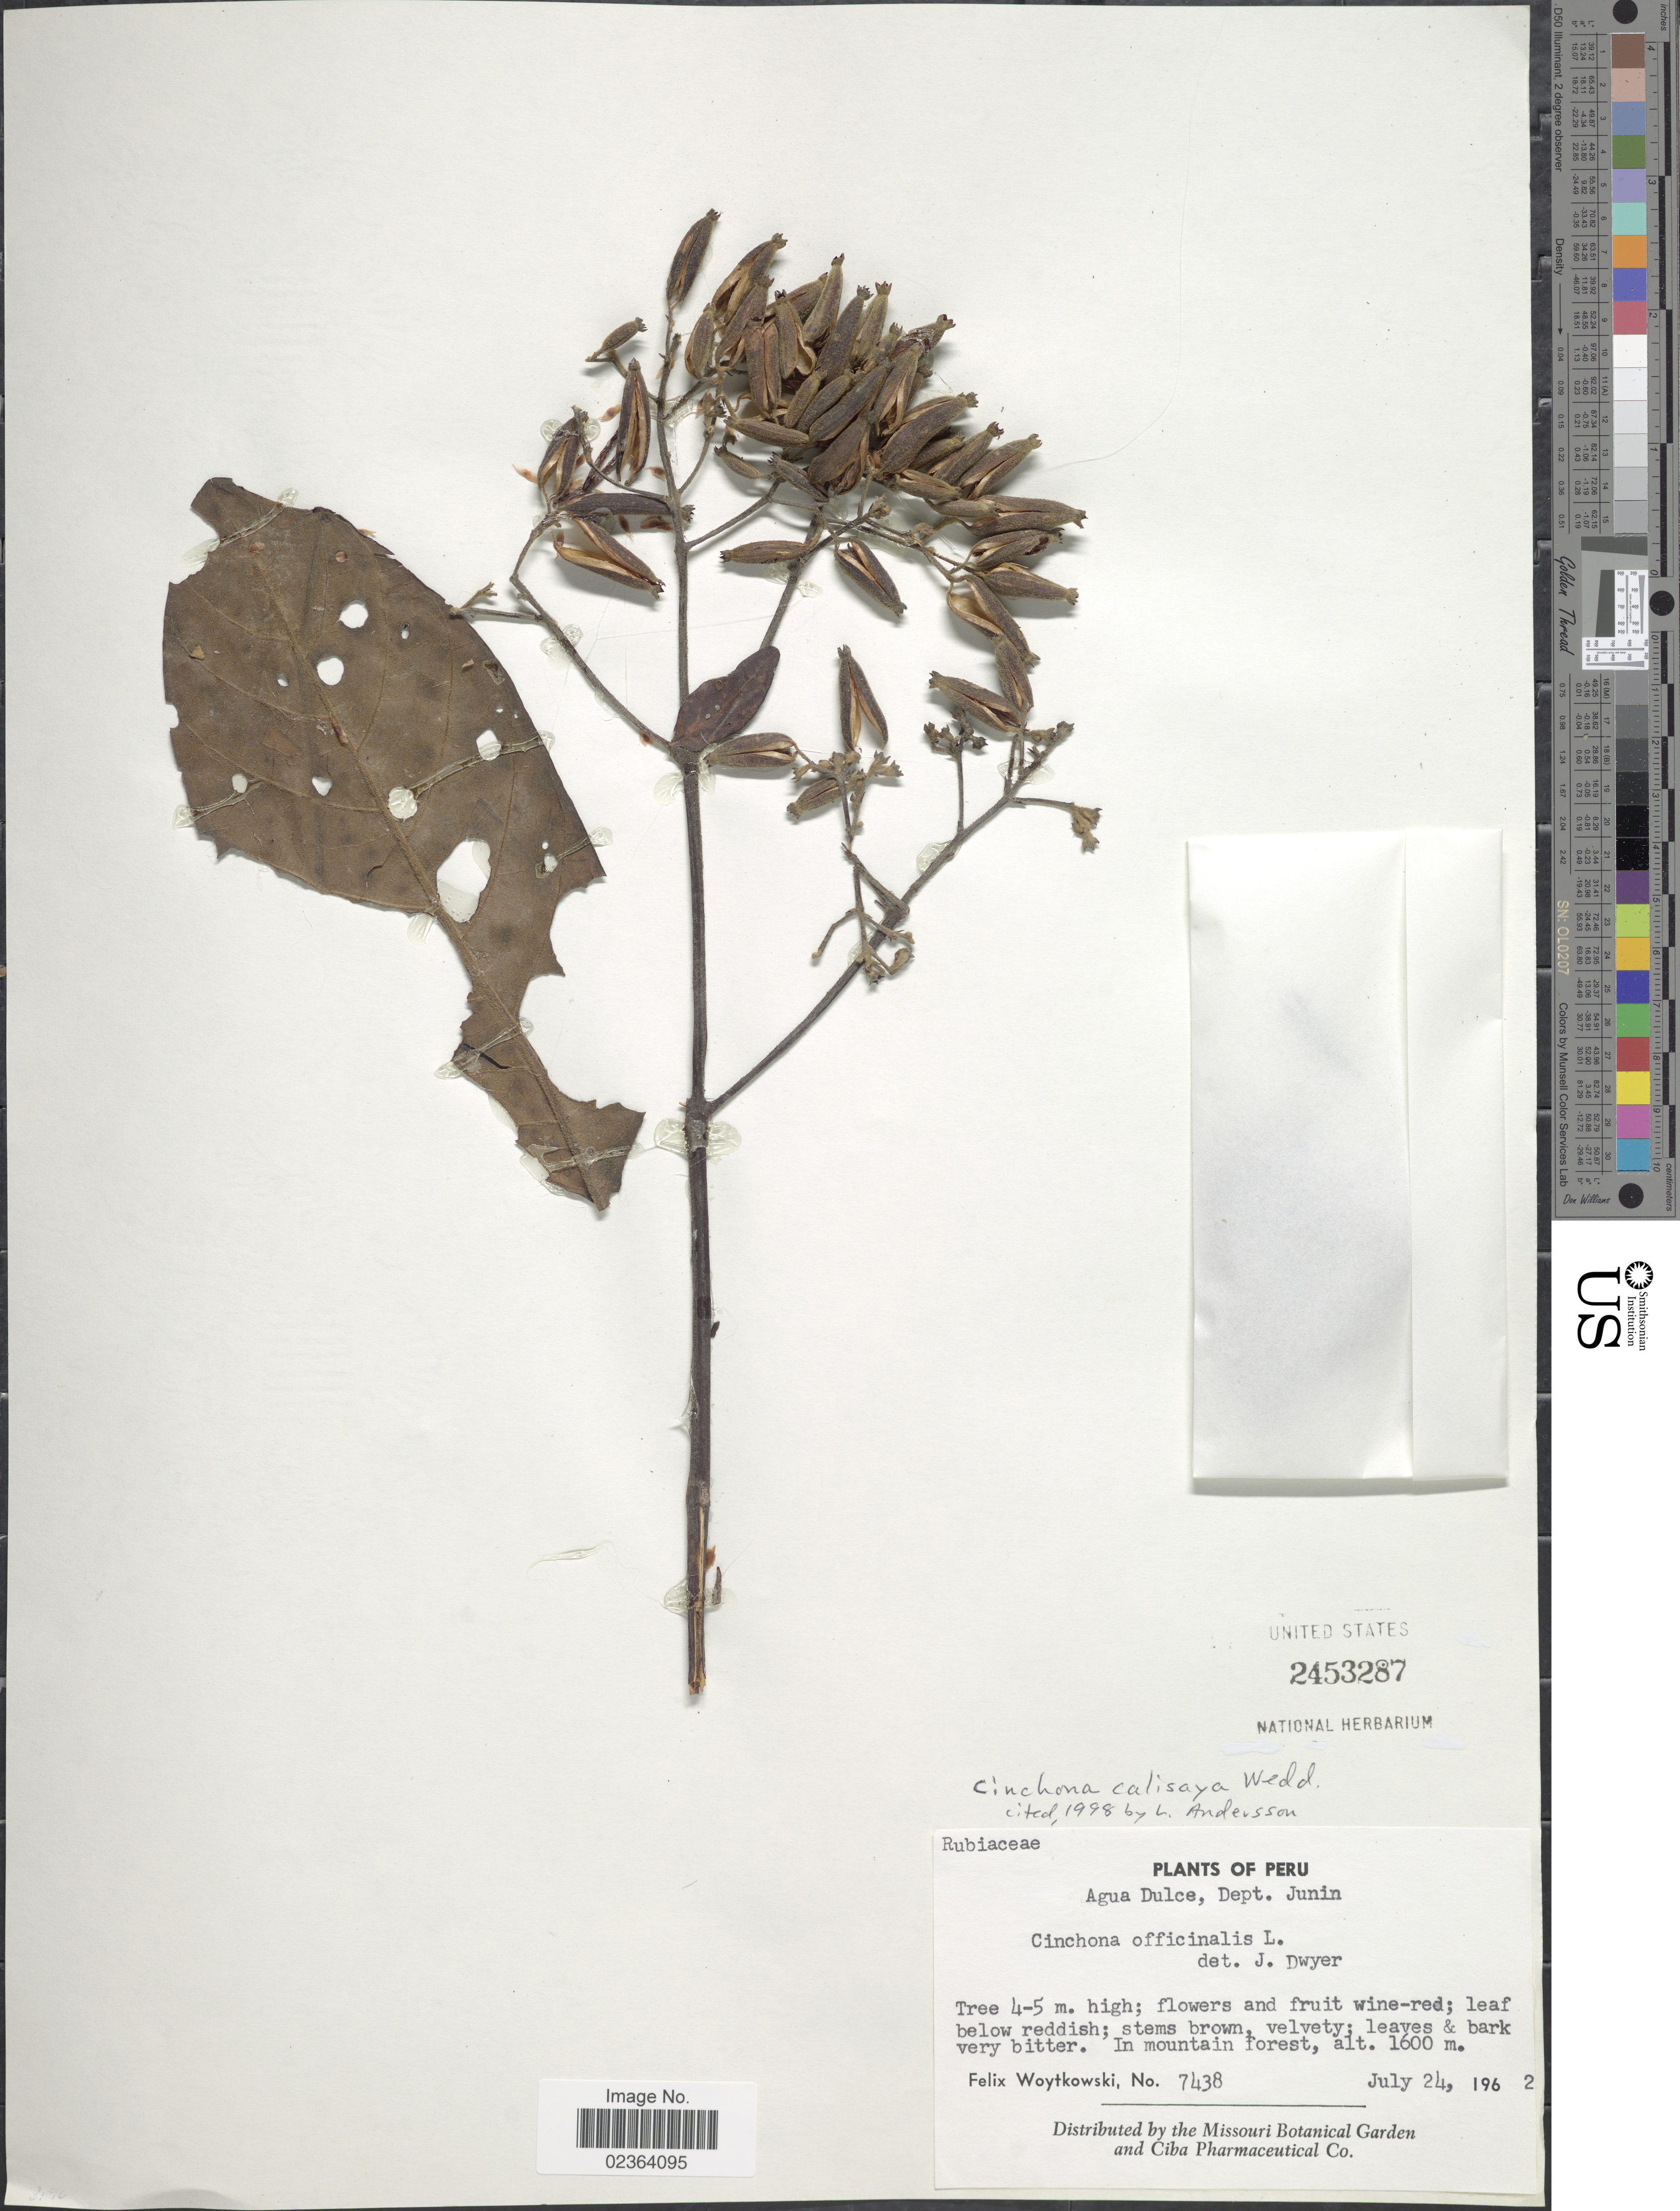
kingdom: Plantae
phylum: Tracheophyta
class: Magnoliopsida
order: Gentianales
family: Rubiaceae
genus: Cinchona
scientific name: Cinchona calisaya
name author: Wedd.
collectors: F. Woytkowski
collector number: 7438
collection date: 1962-07-24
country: Peru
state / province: Junín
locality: Agua Dulce, In mountain forest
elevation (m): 1600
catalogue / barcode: US 2453287